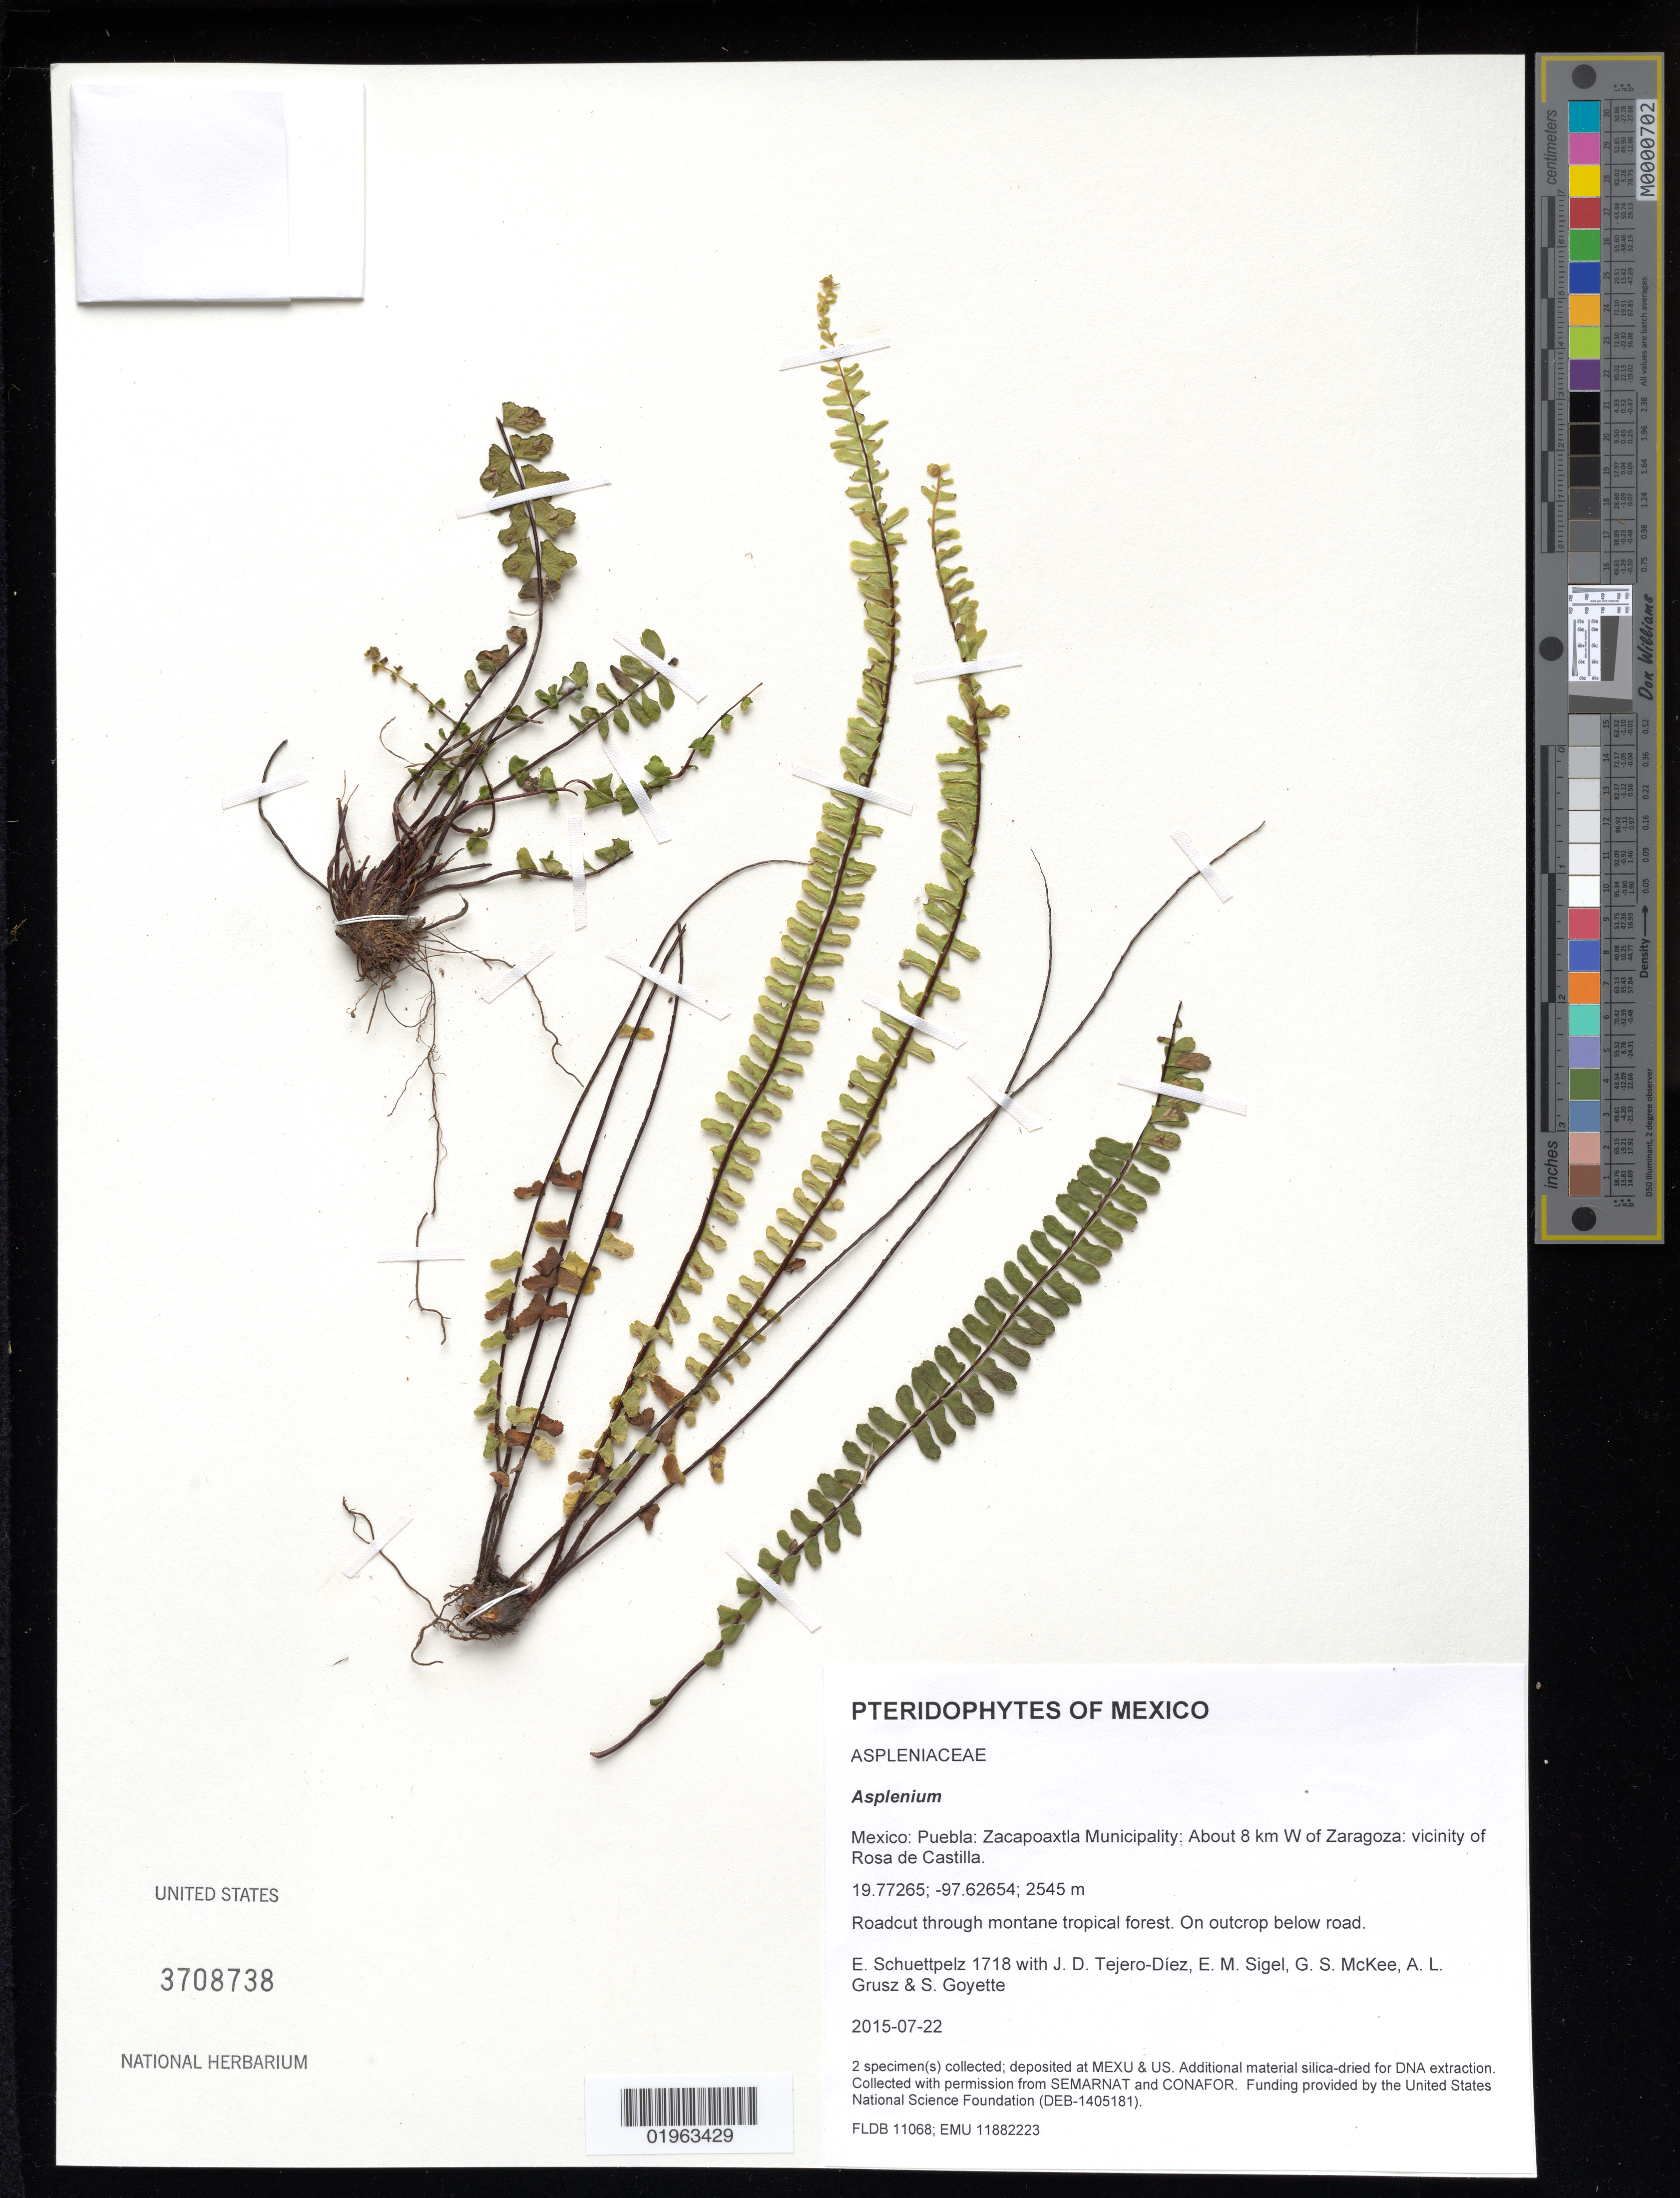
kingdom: Plantae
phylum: Tracheophyta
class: Polypodiopsida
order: Polypodiales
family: Aspleniaceae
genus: Asplenium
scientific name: Asplenium monanthes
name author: L.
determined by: Reis, A.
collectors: E. Schuettpelz, D. Tejero-Díez, E. M. Sigel, G. S. McKee & A. Grusz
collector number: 1718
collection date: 2015-07-22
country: Mexico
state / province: Puebla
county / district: Zacapoaxtla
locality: About 8 km W of Zaragoza: vicinity of Rosa de Castilla.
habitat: Roadcut through montane tropical forest.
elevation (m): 2545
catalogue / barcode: US 3708738